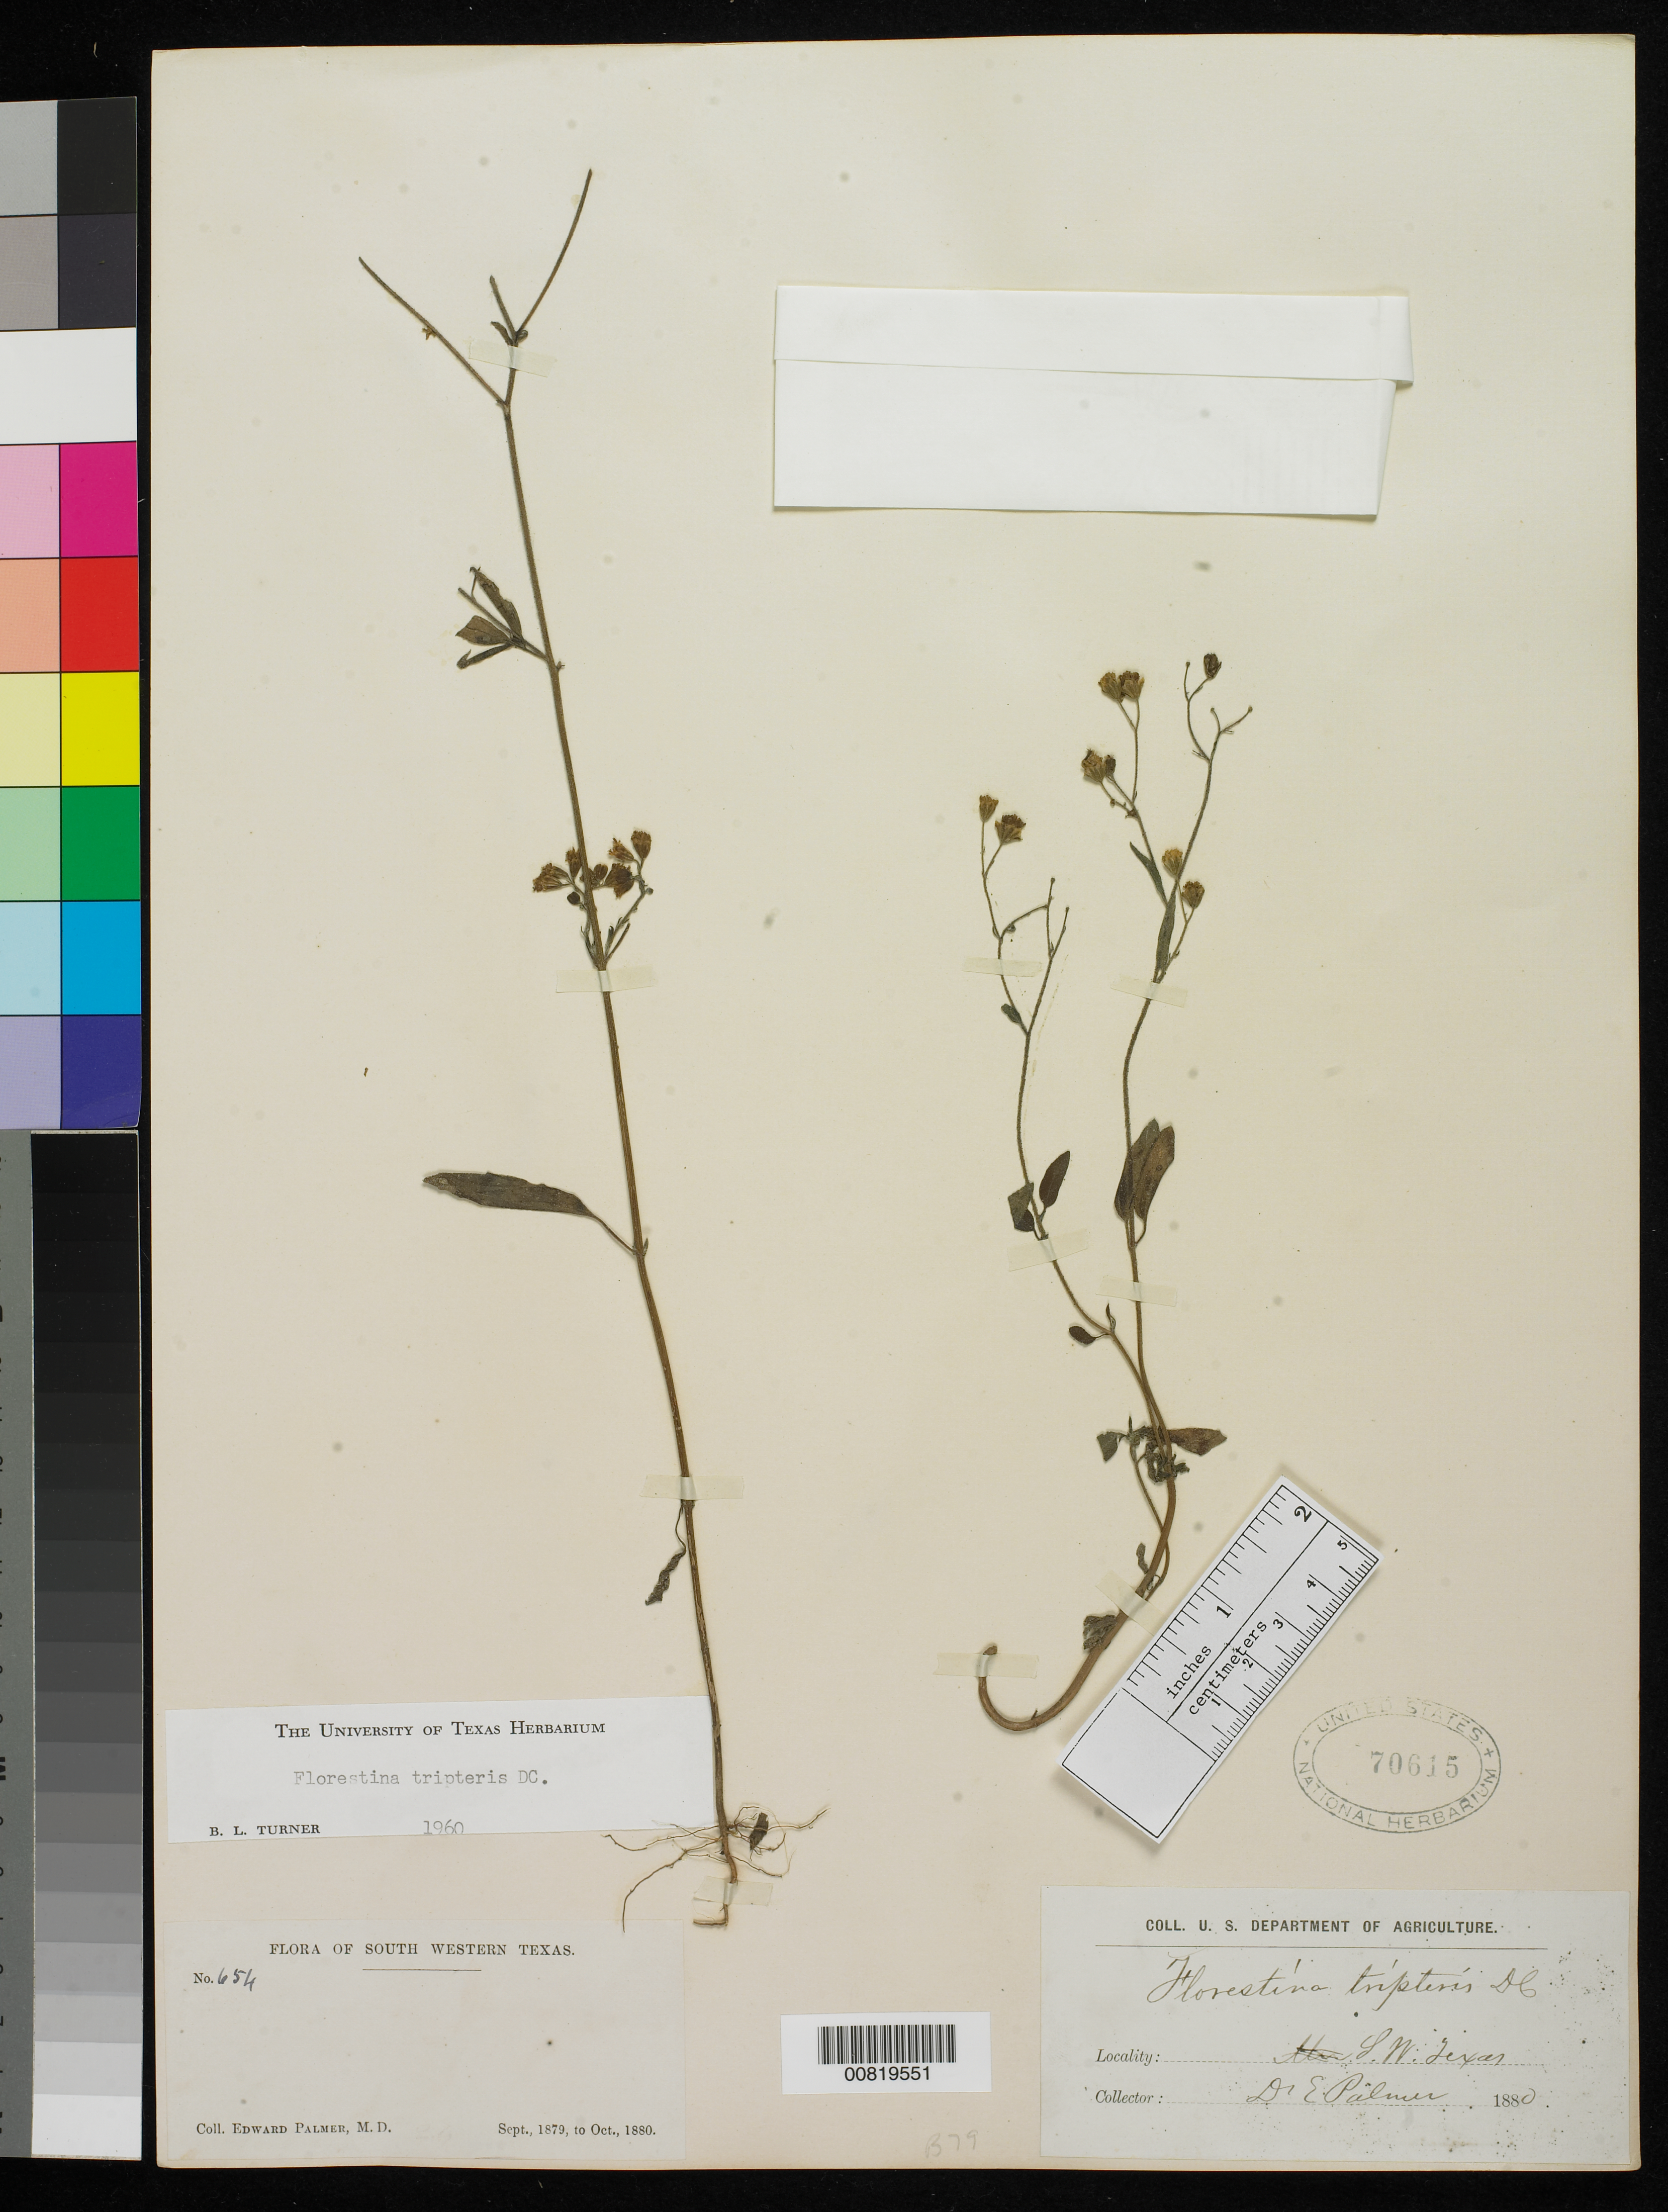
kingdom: Plantae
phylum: Tracheophyta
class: Magnoliopsida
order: Asterales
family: Asteraceae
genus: Florestina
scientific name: Florestina tripteris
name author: DC.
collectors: E. Palmer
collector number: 654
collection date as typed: Sep 1879 to -- Oct 1880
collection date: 1879-09/1880-10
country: United States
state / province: Texas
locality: South Western Texas.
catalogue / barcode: US 70615